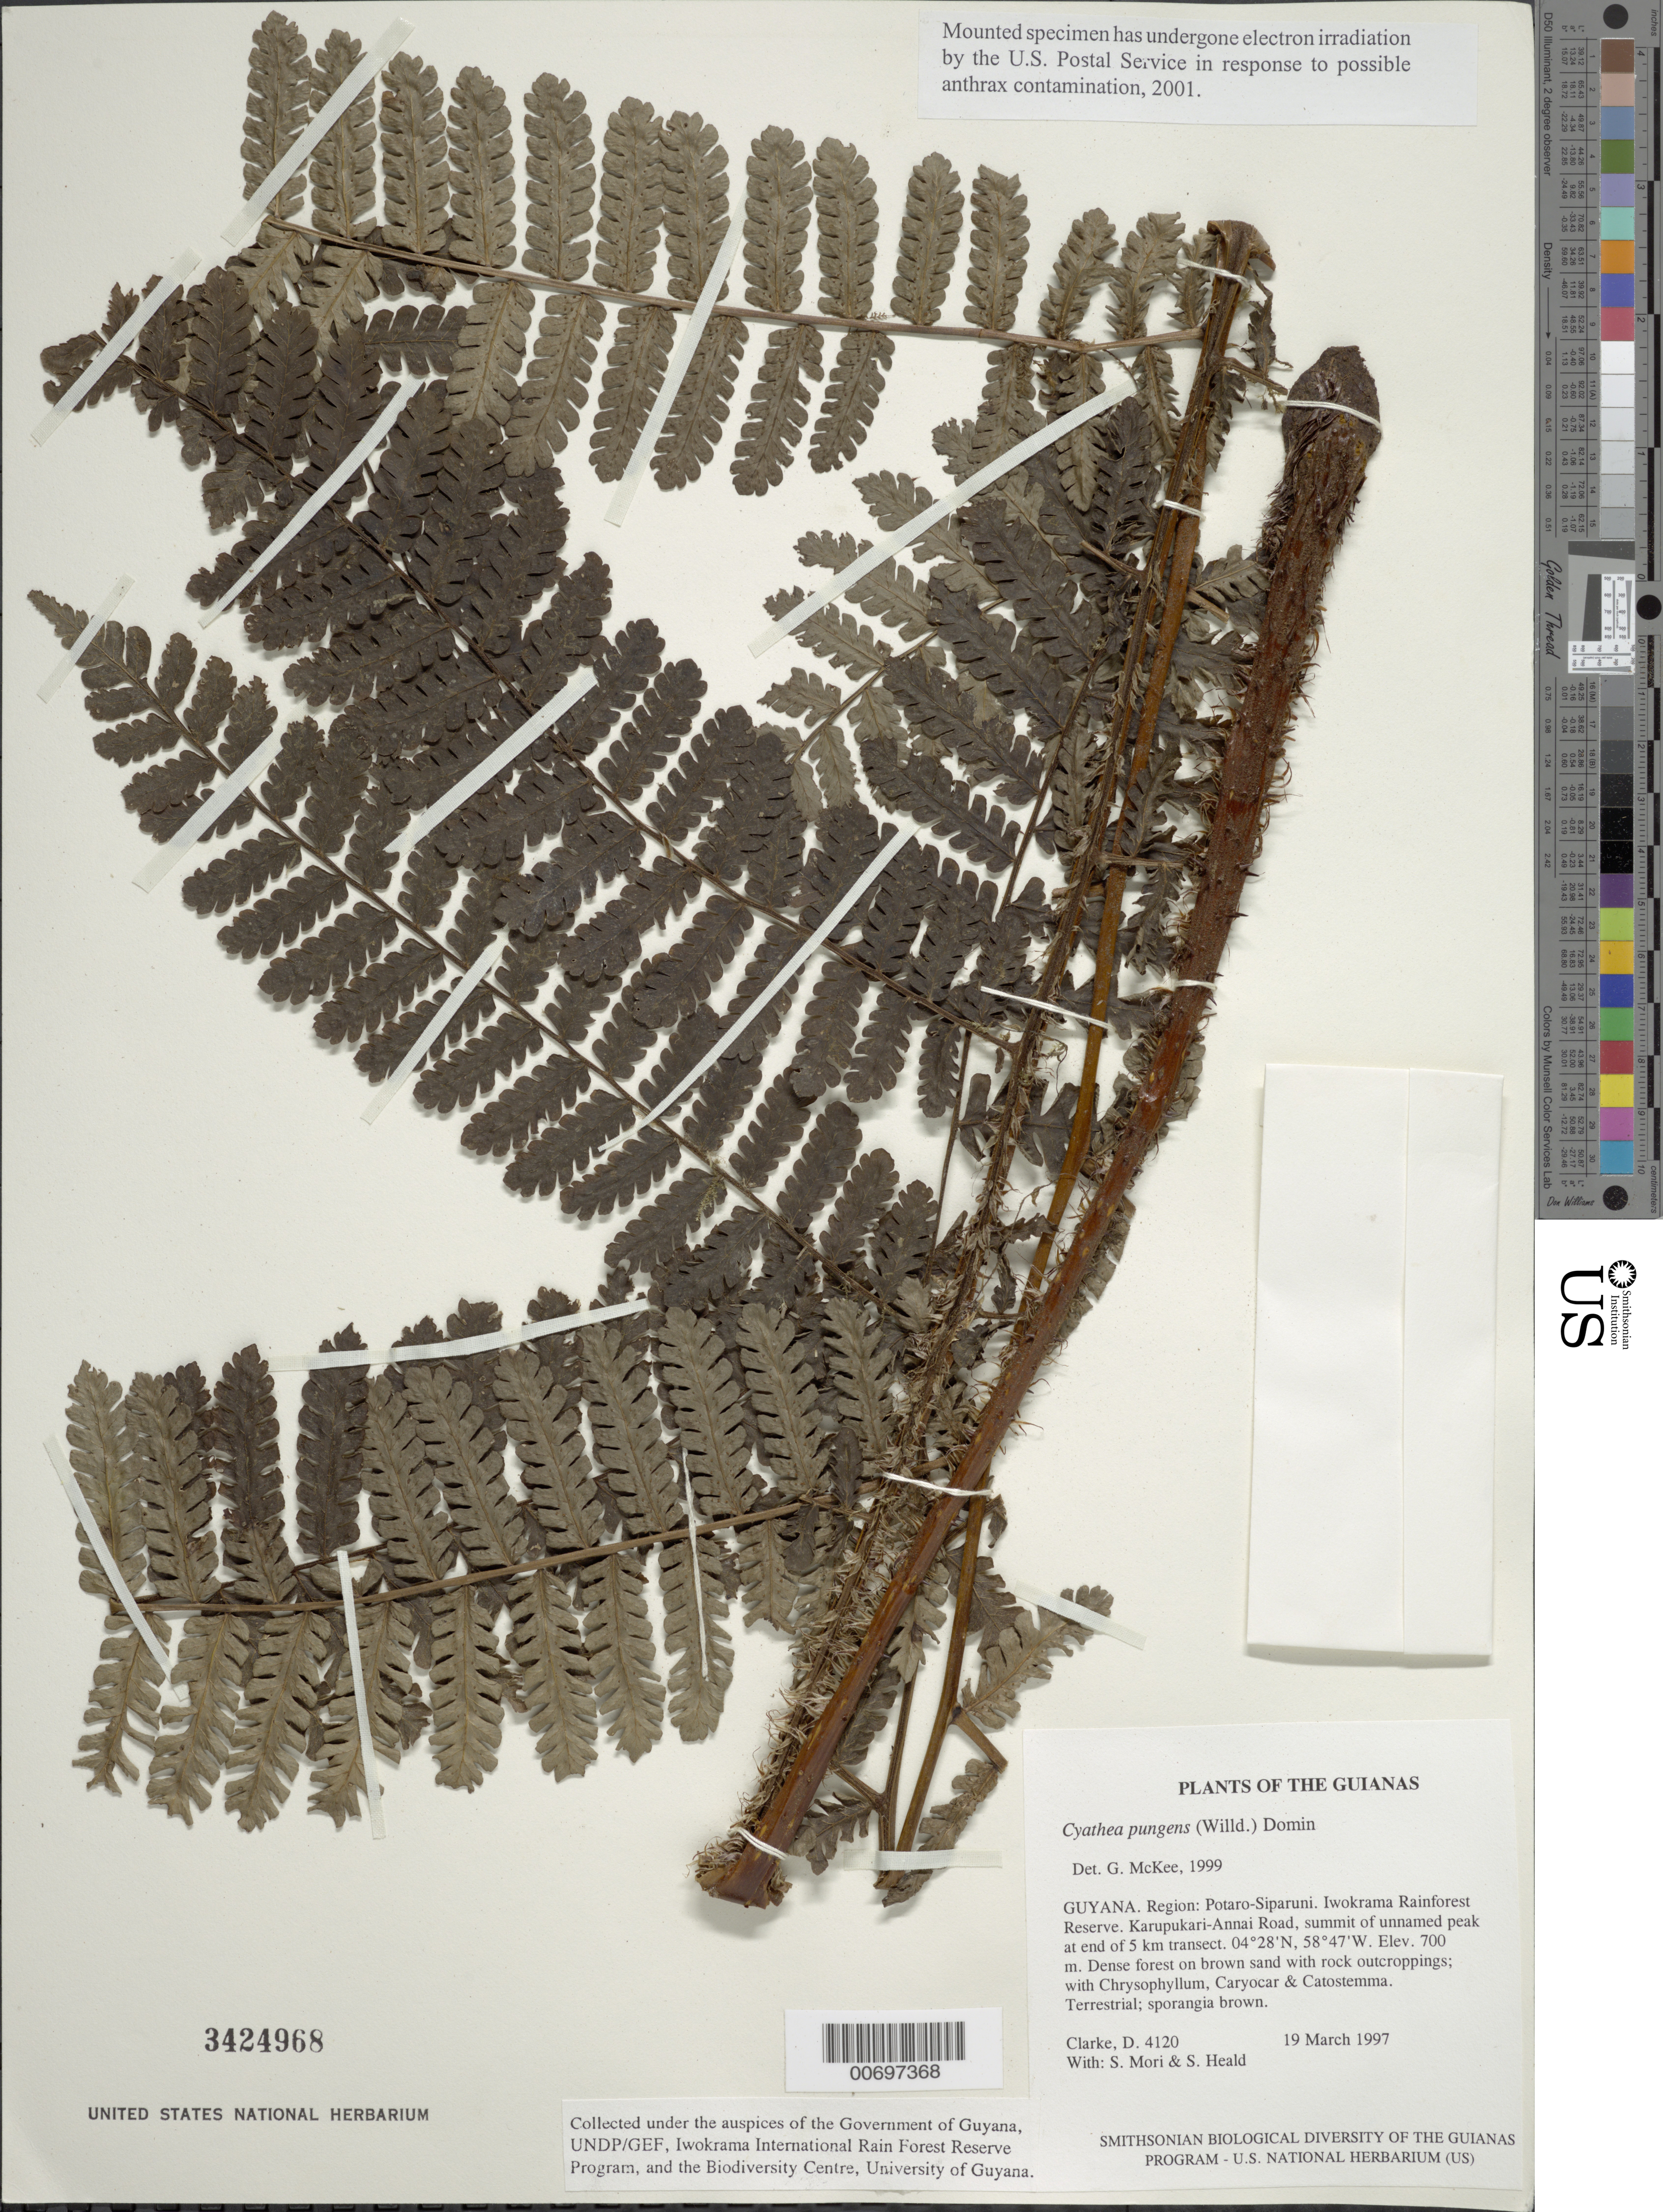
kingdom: Plantae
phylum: Tracheophyta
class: Polypodiopsida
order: Cyatheales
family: Cyatheaceae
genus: Cyathea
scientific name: Cyathea pungens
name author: (Willd.) Domin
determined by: McKee, G. S., (US), NMNH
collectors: H. D. Clarke, S. Mori & S. Heald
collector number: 4120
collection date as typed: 19 March 1997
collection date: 1997-03-19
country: Guyana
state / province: Potaro-Siparuni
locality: Iwokrama Rainforest Reserve. Karupukari-Annai Road, summit of unnamed peak at end of 5 km transect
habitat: Dense forest on brown sand with rock outcroppings; with Chrysophyllum, Caryocar & Catostemma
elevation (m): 700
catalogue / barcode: US 3424968